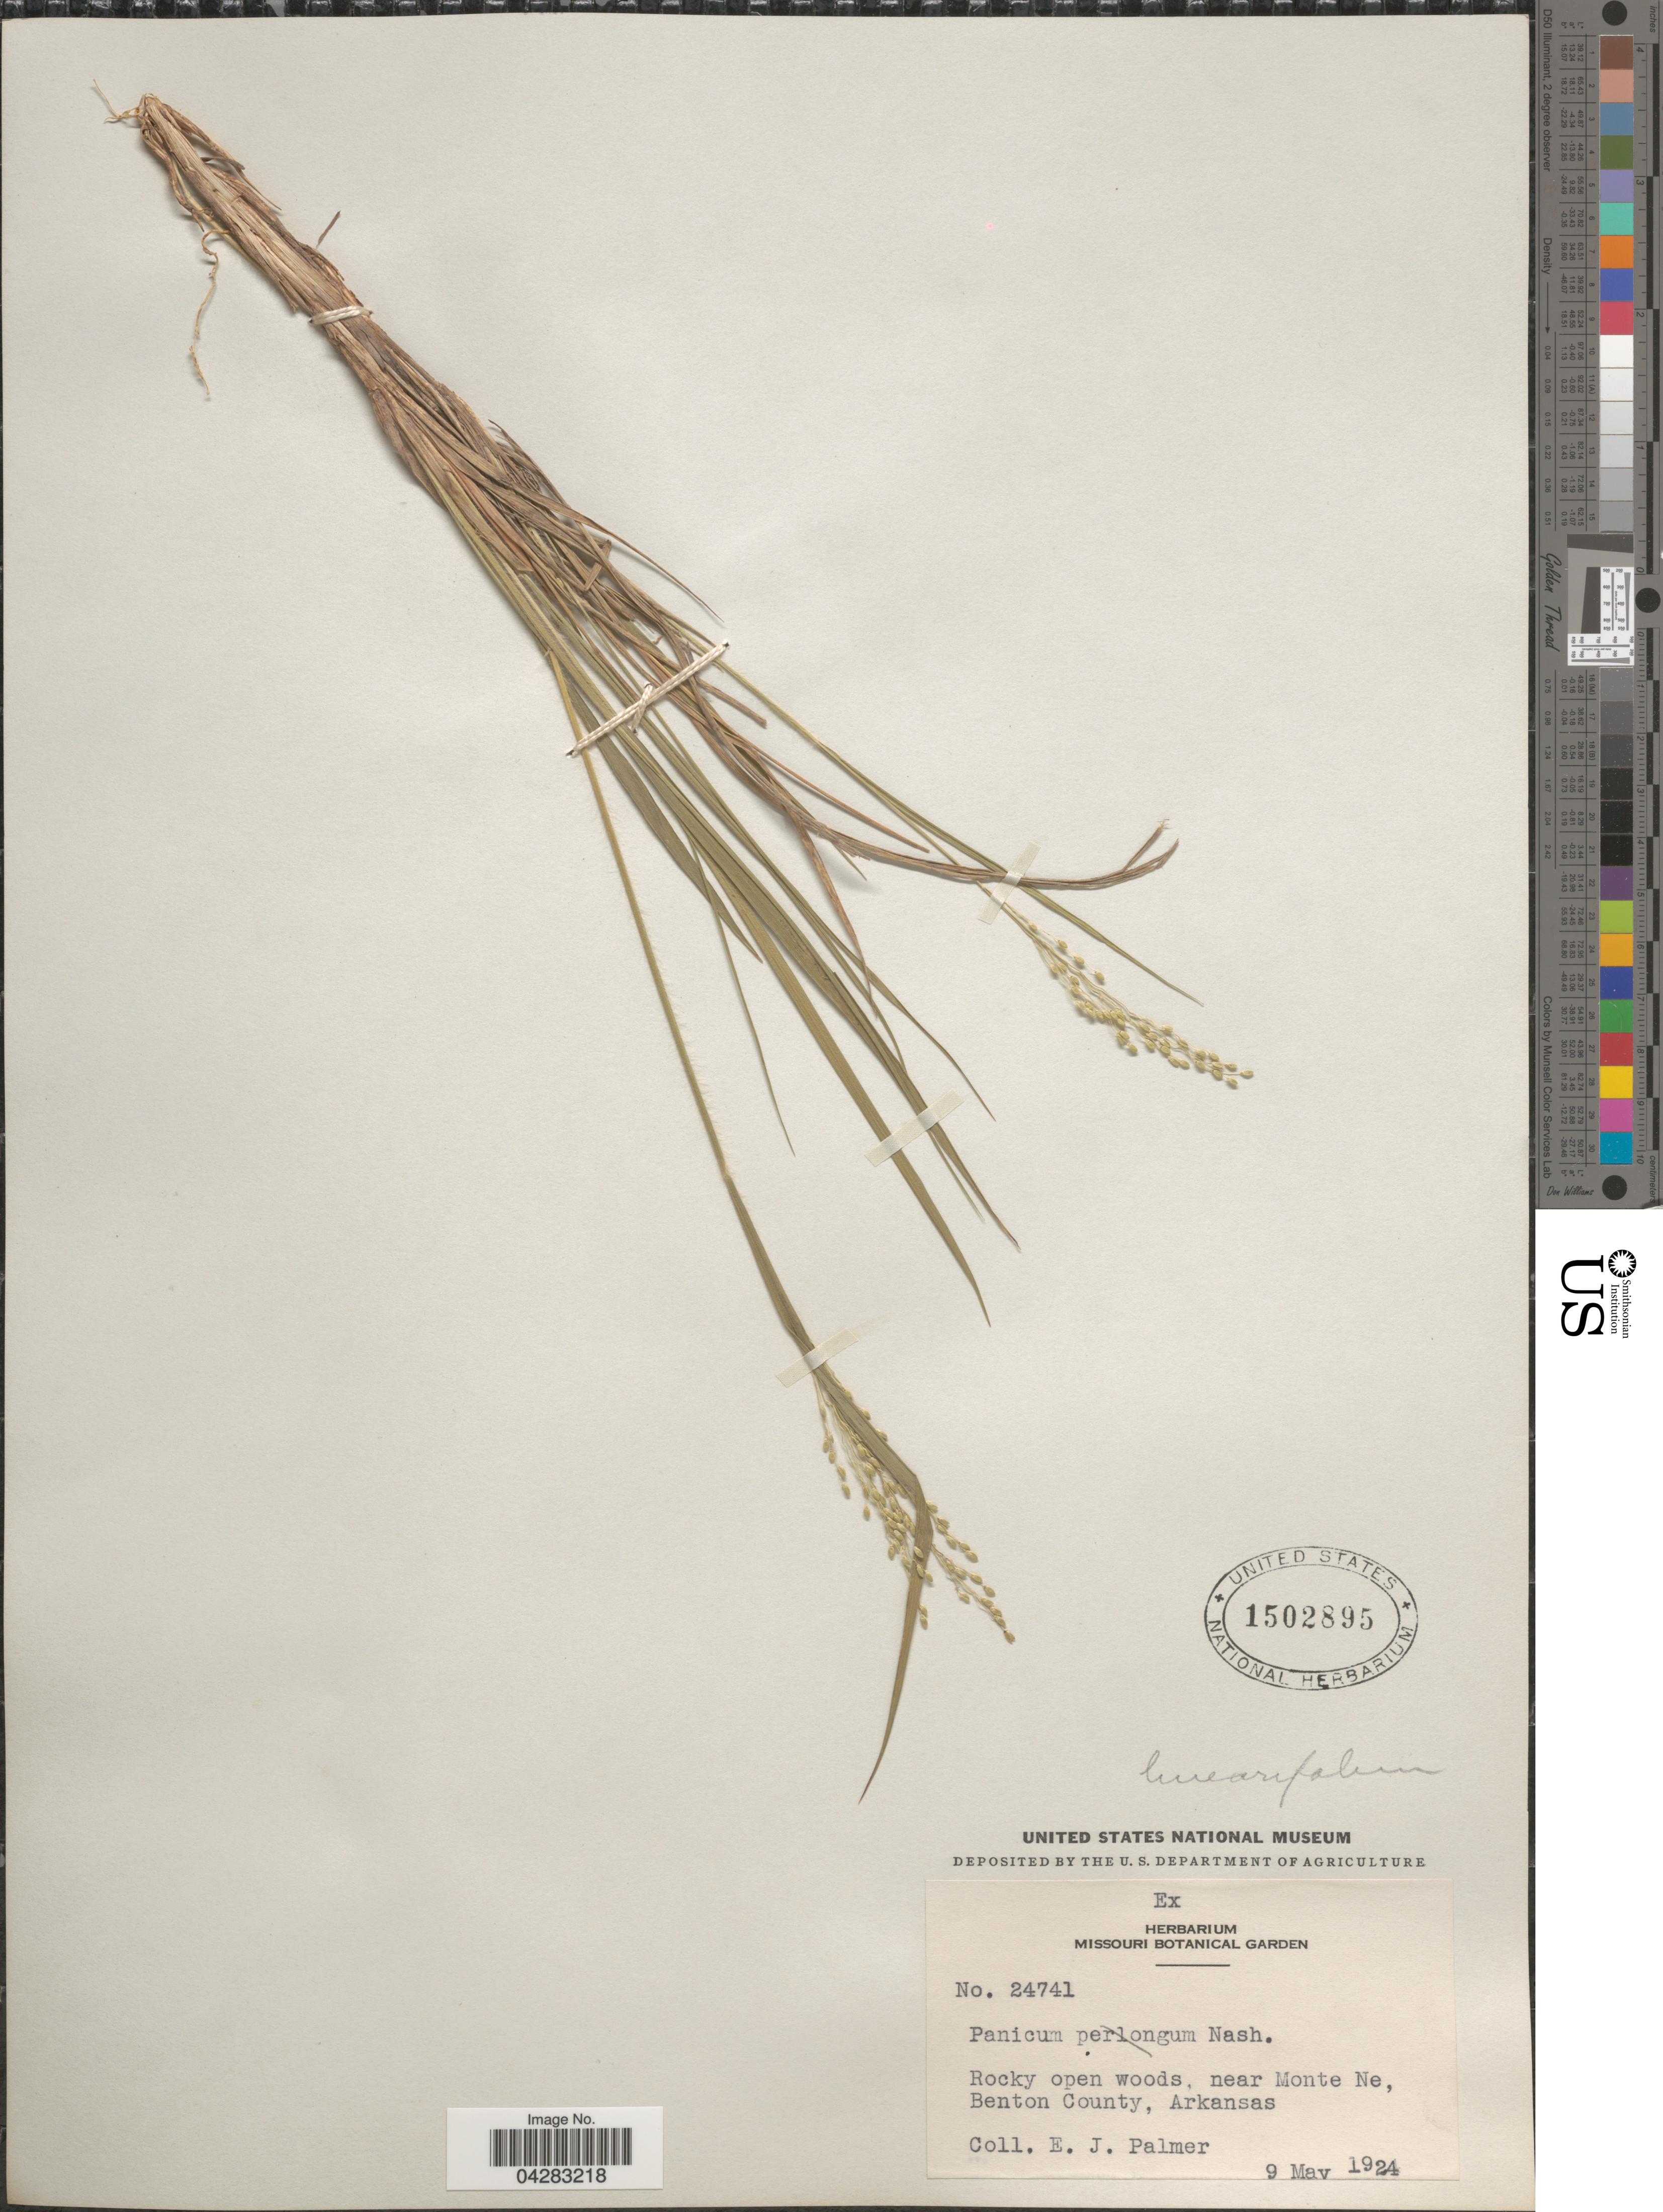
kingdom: Plantae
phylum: Tracheophyta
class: Liliopsida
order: Poales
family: Poaceae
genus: Dichanthelium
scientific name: Dichanthelium linearifolium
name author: (Scribn.) Gould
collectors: E. J. Palmer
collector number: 24741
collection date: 1924-05-09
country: United States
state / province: Arkansas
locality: Rocky open woods, near Monte Ne, Benton County.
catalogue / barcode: US 1502895